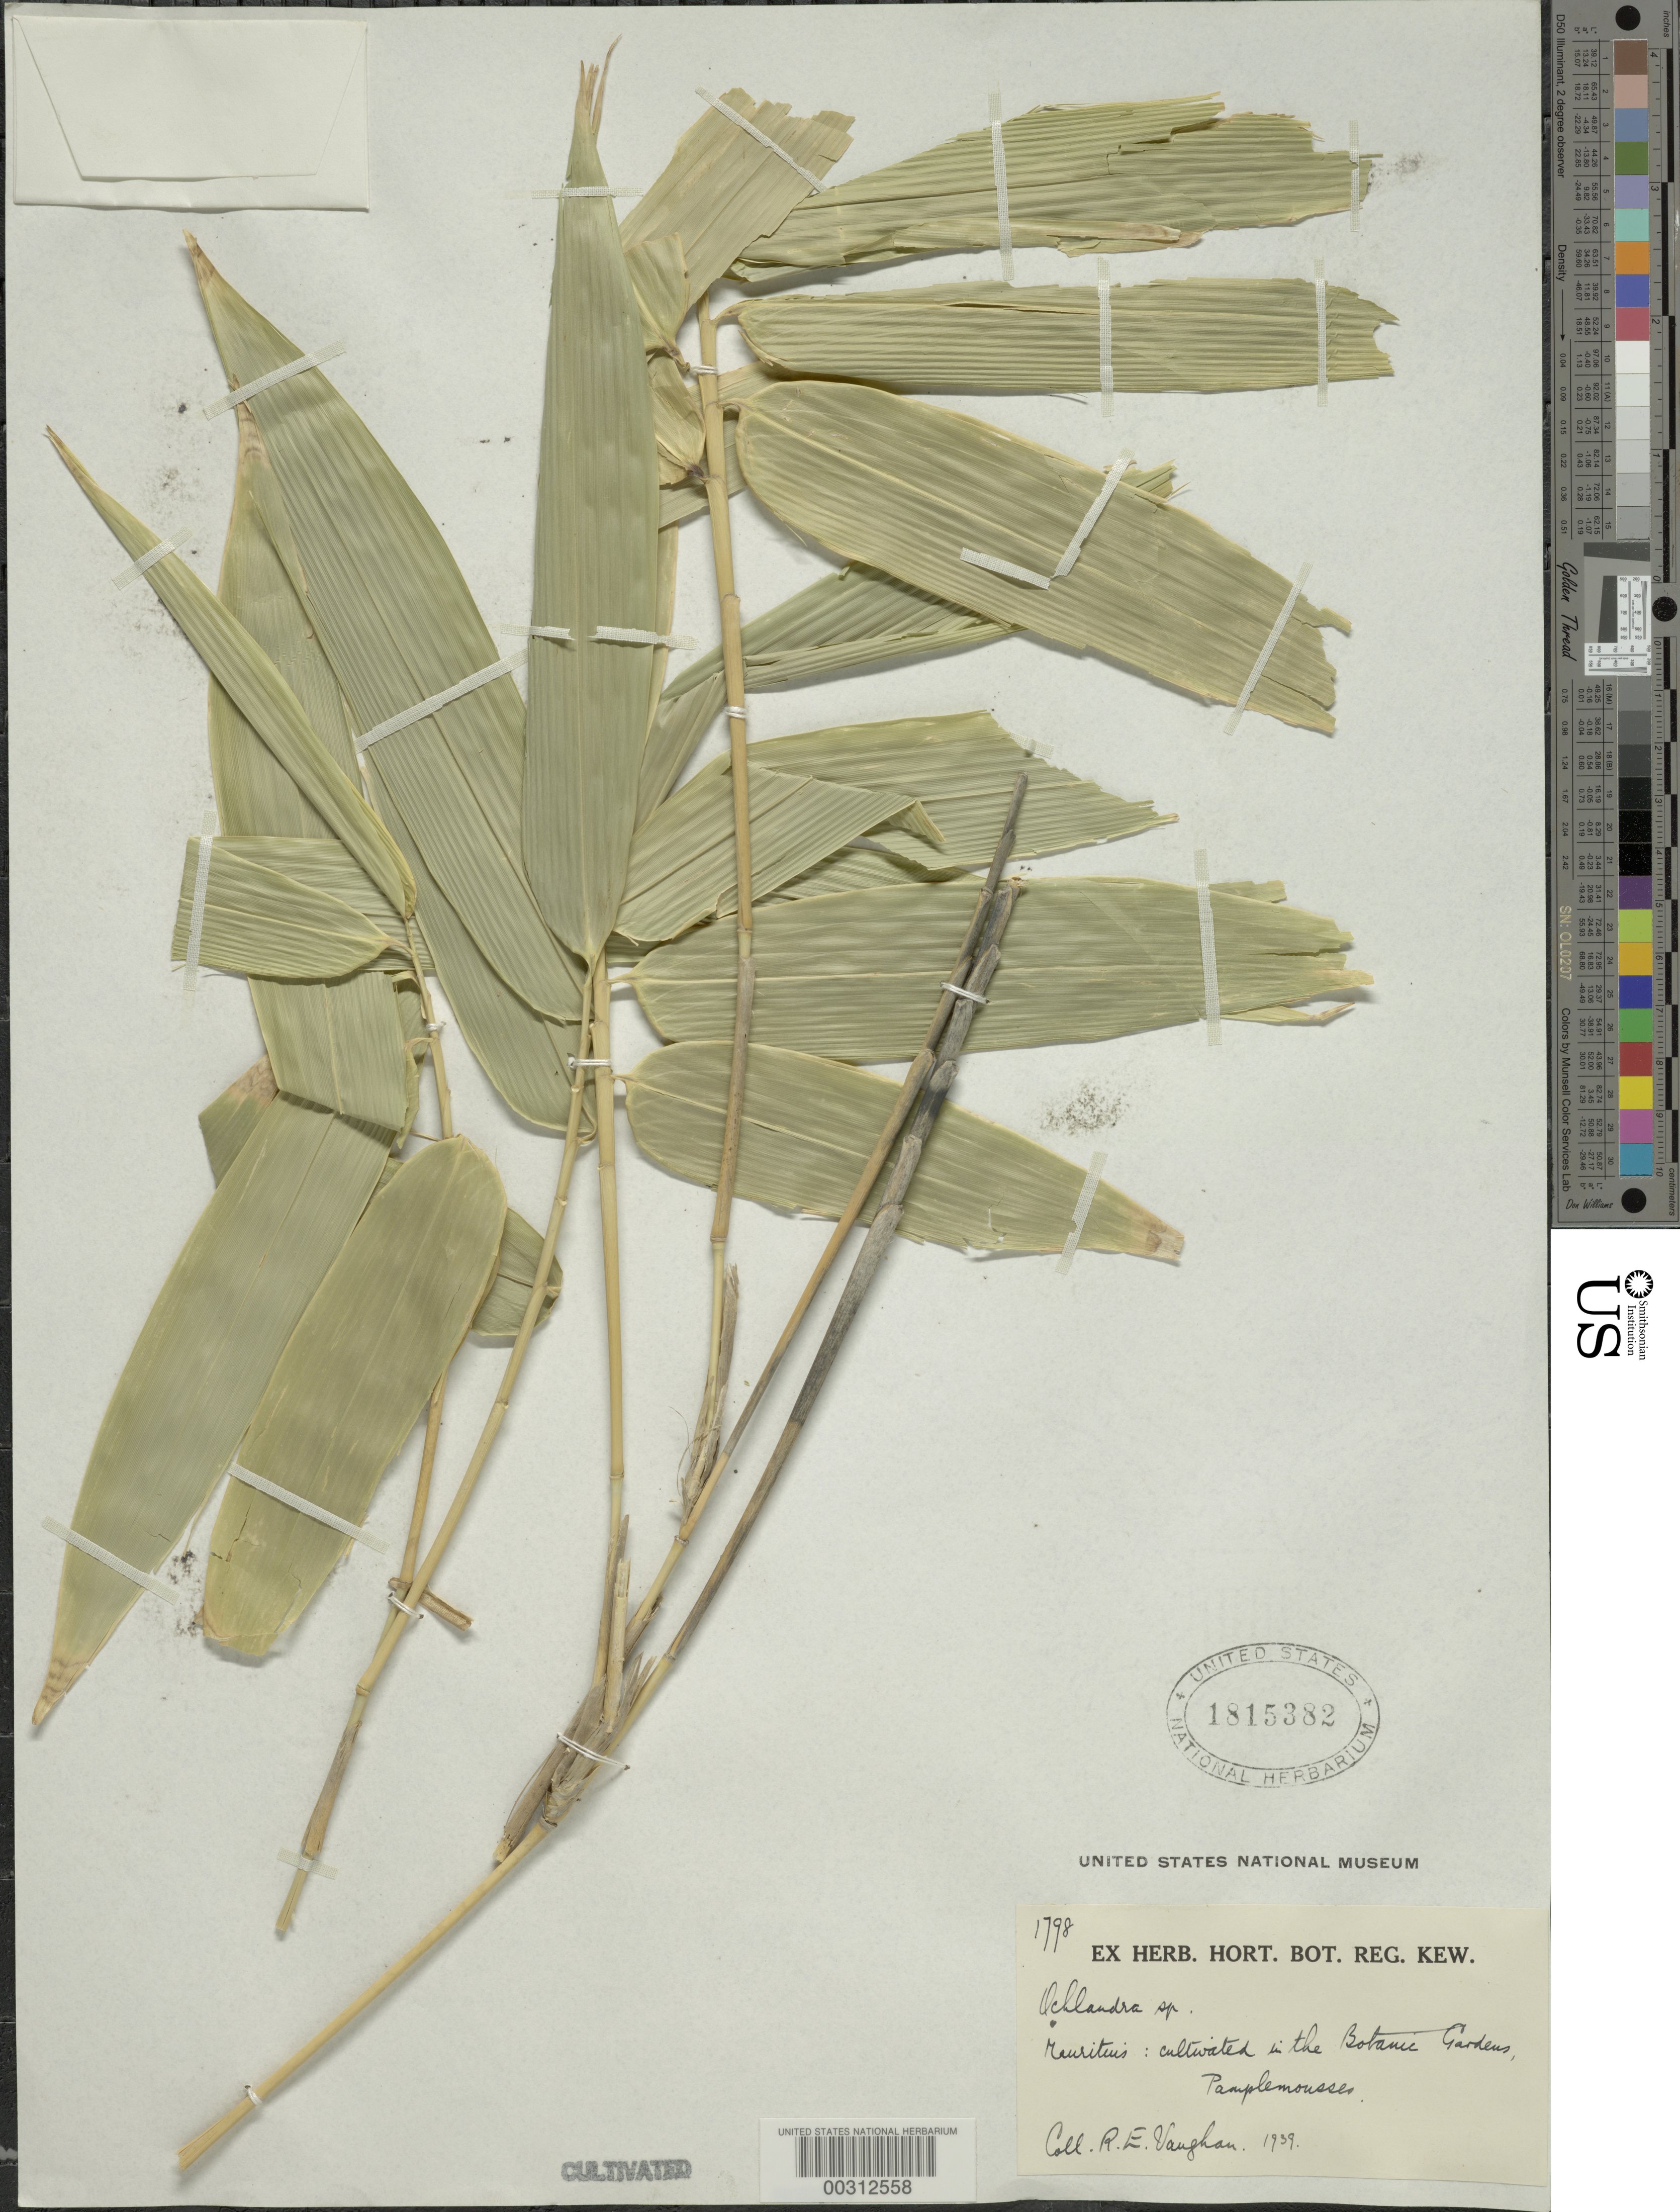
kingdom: Plantae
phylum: Tracheophyta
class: Liliopsida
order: Poales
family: Poaceae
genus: Ochlandra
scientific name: Ochlandra sp.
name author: Gamble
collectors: R. Vaughan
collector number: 1798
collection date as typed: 1939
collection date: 1939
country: Mauritius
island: Mauritius Island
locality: Botanic gardens, Pamplemousses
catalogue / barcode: US 1815382